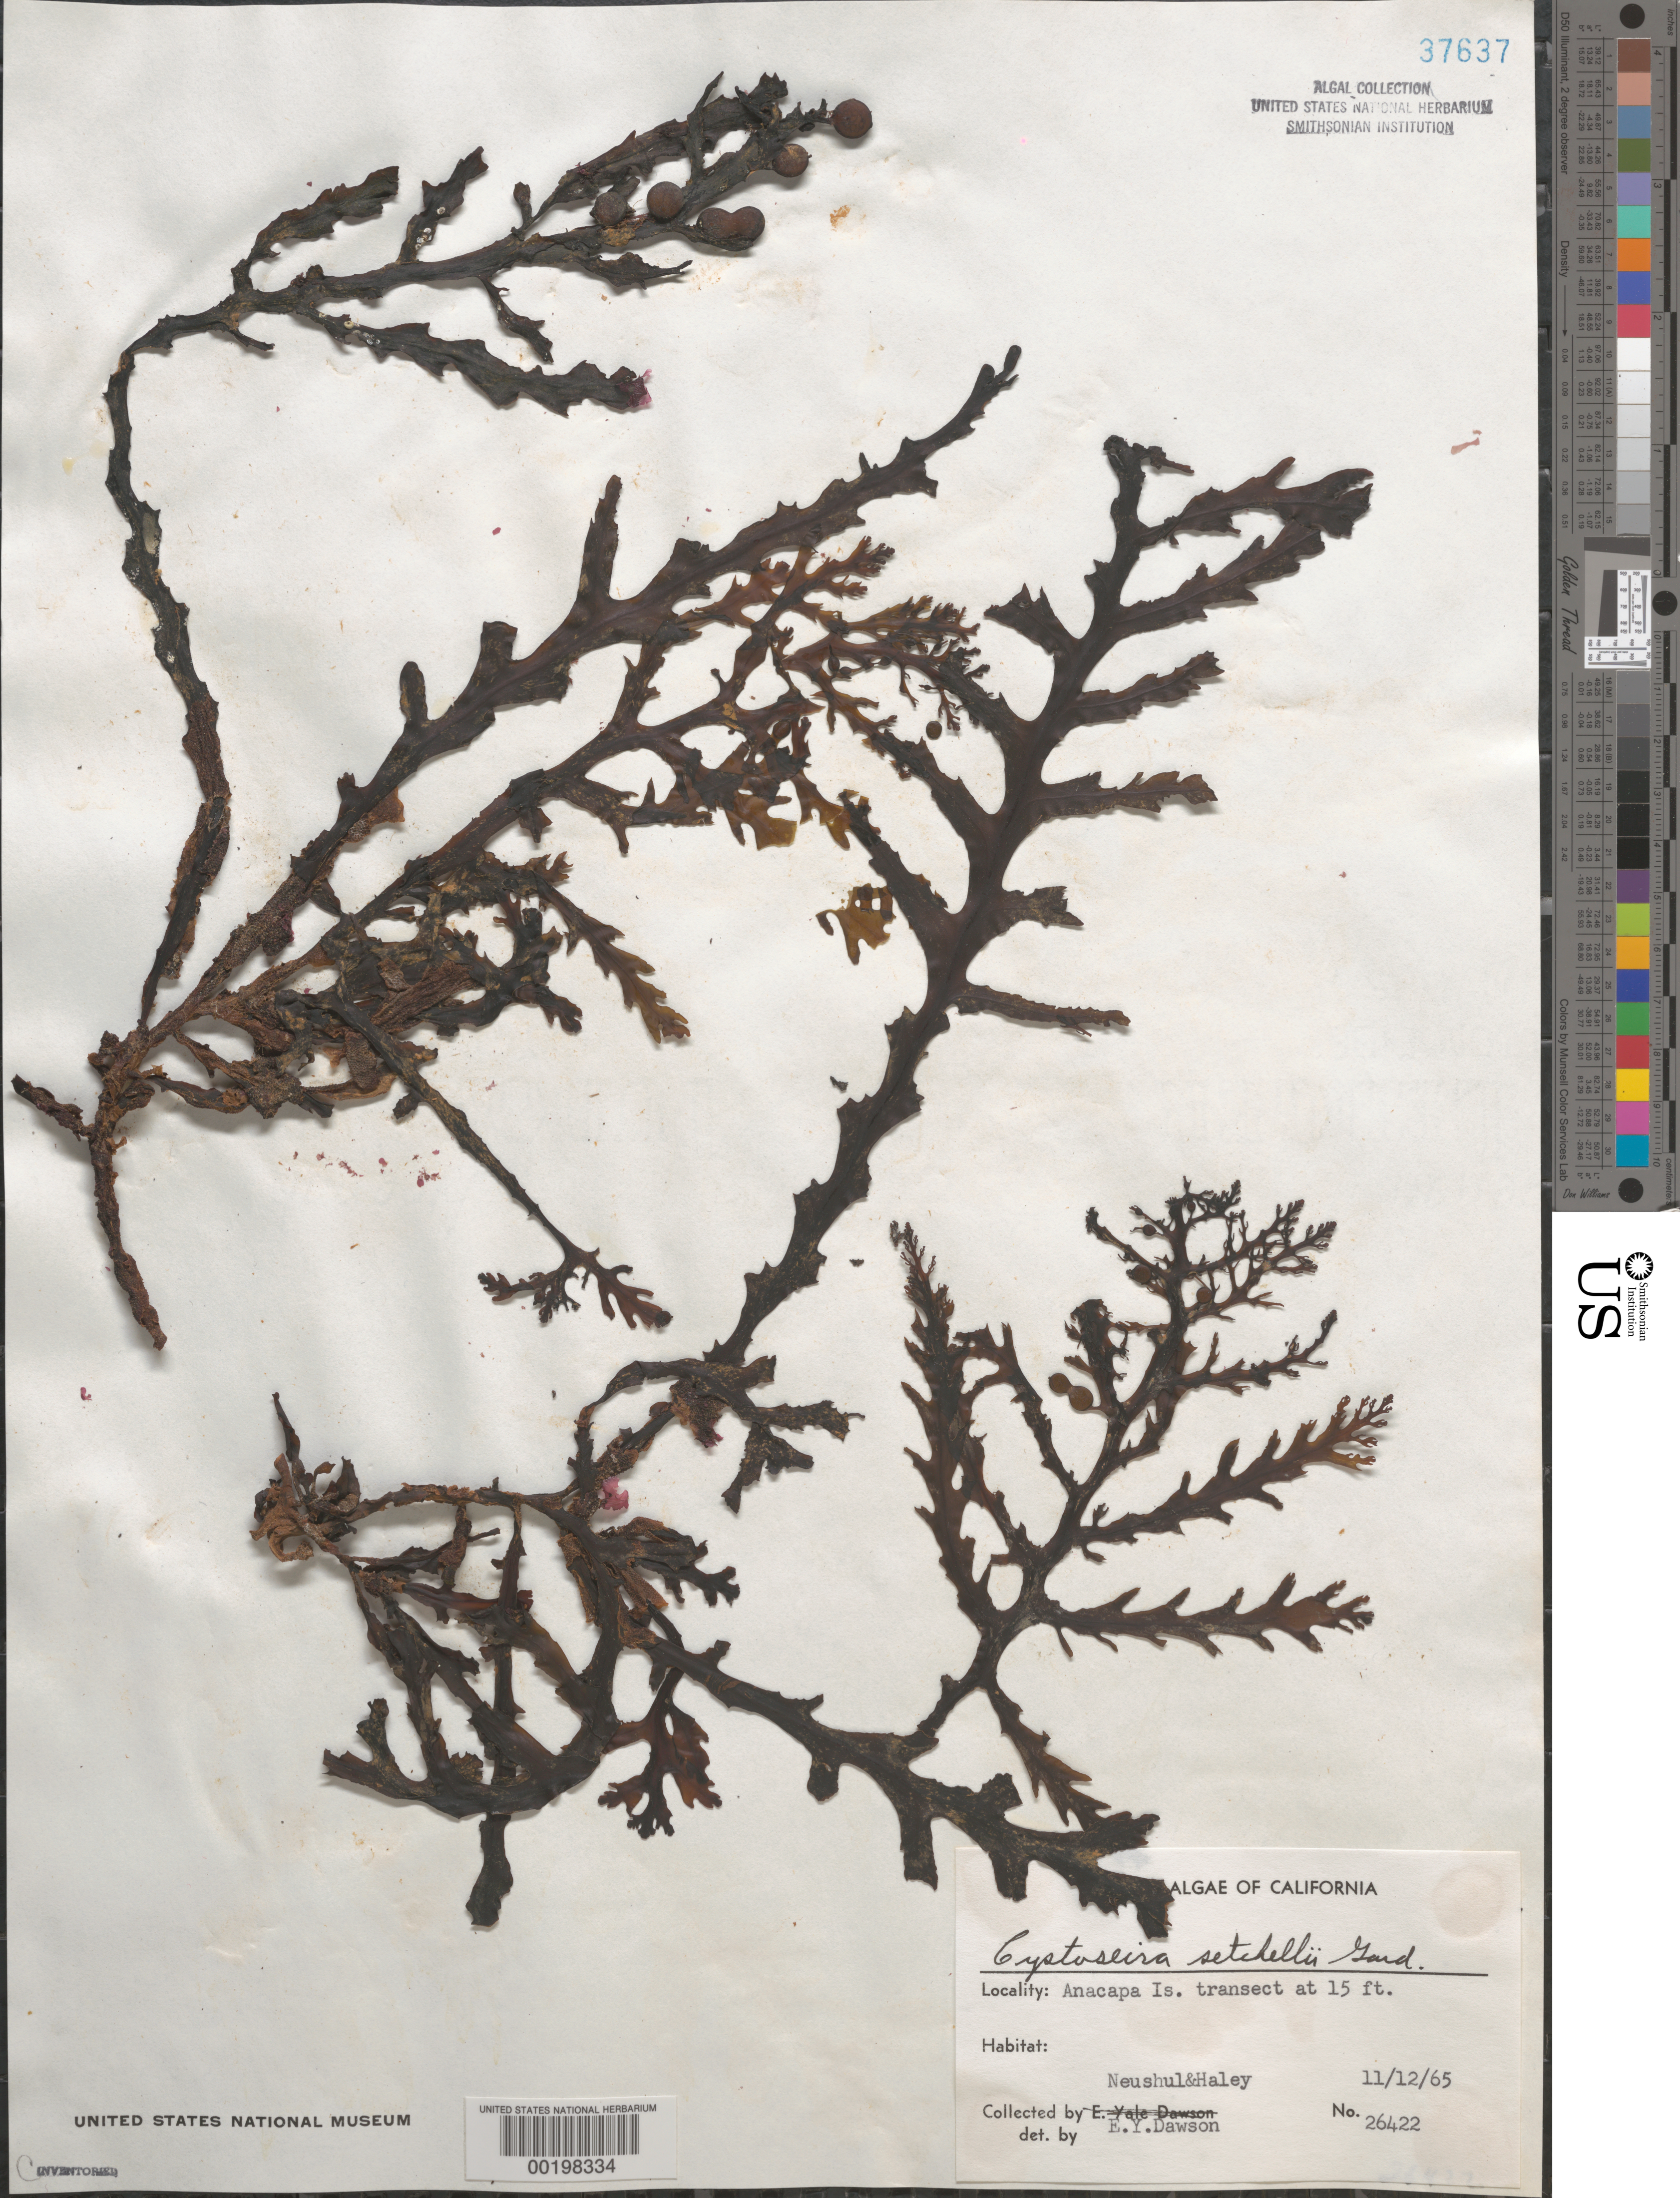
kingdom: Chromista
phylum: Ochrophyta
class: Phaeophyceae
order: Fucales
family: Sargassaceae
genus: Cystoseira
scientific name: Cystoseira setchellii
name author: N.L. Gardner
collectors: M. Neushul & B. Haley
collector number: EYD 26422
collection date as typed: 12 Nov 1965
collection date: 1965-11-12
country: United States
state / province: California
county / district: Ventura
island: Anacapa Island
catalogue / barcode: US 37637